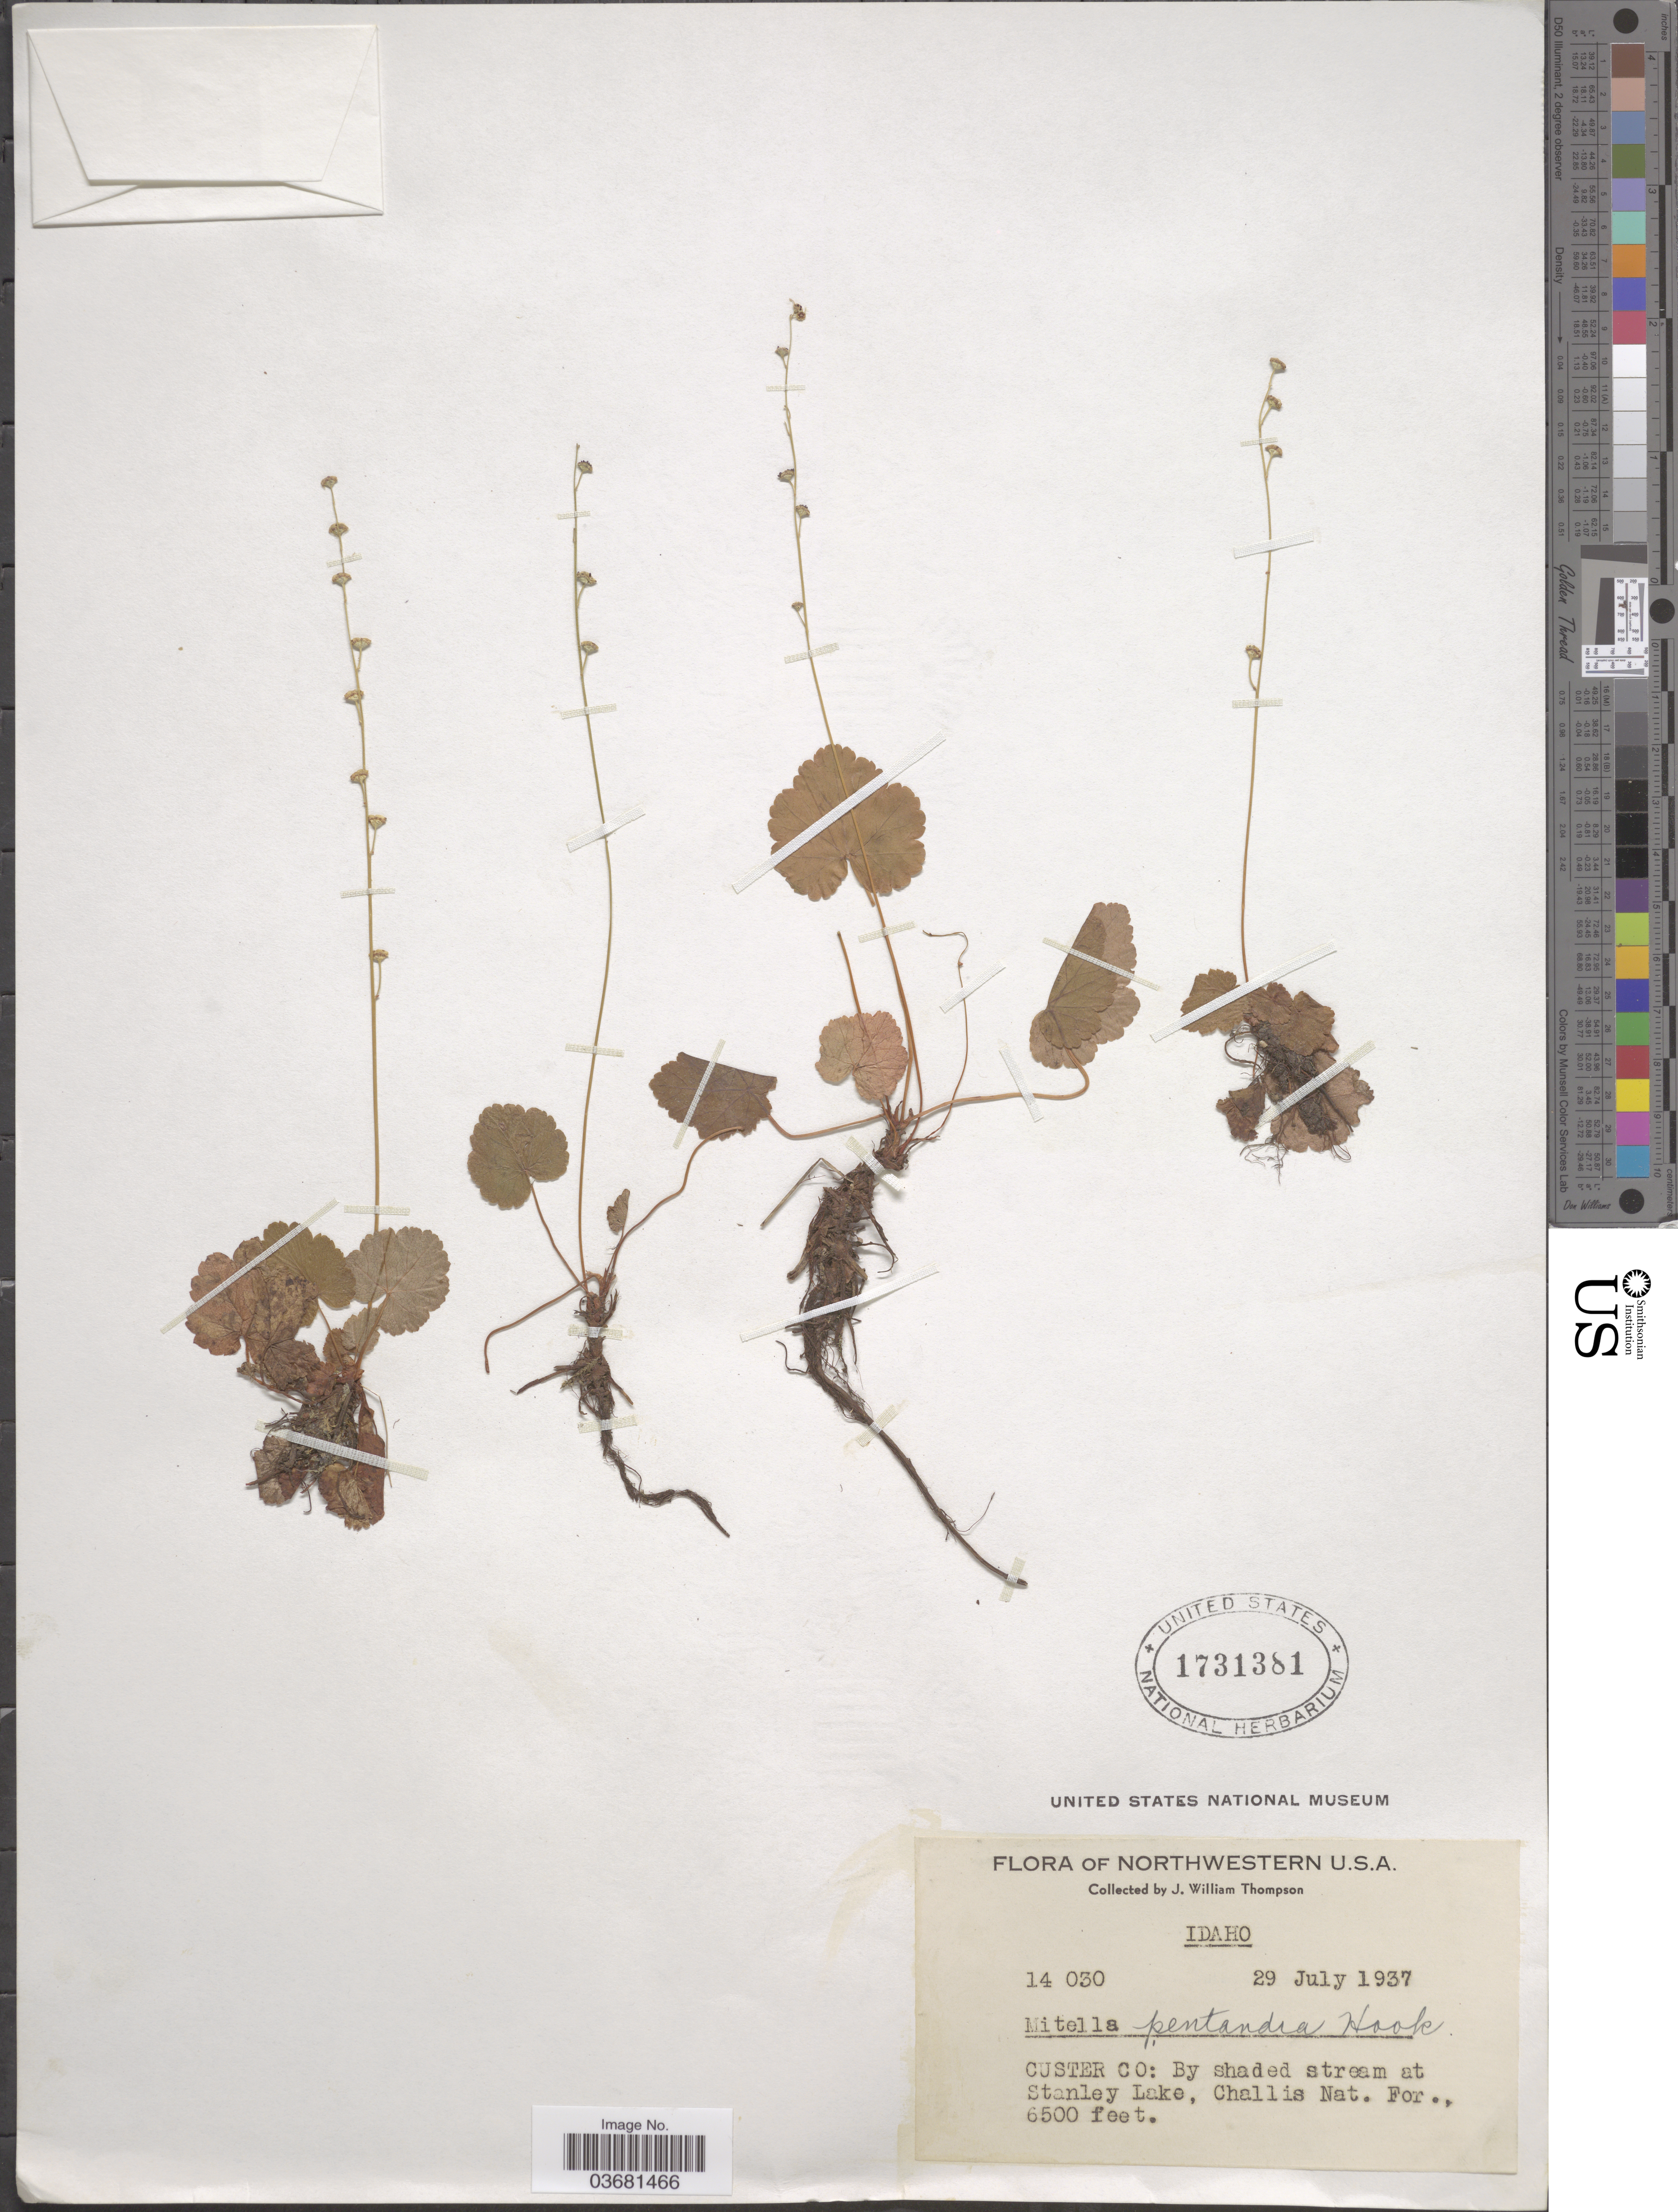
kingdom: Plantae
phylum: Tracheophyta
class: Magnoliopsida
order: Saxifragales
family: Saxifragaceae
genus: Mitella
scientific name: Mitella pentandra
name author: Hook.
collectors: J. W. Thompson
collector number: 14030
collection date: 1937-07-29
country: United States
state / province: Idaho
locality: Northwestern U.S.A. Custer Co: By shaded stream at Stanley Lake, Challis Nat. For.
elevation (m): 1981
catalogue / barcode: US 1731381